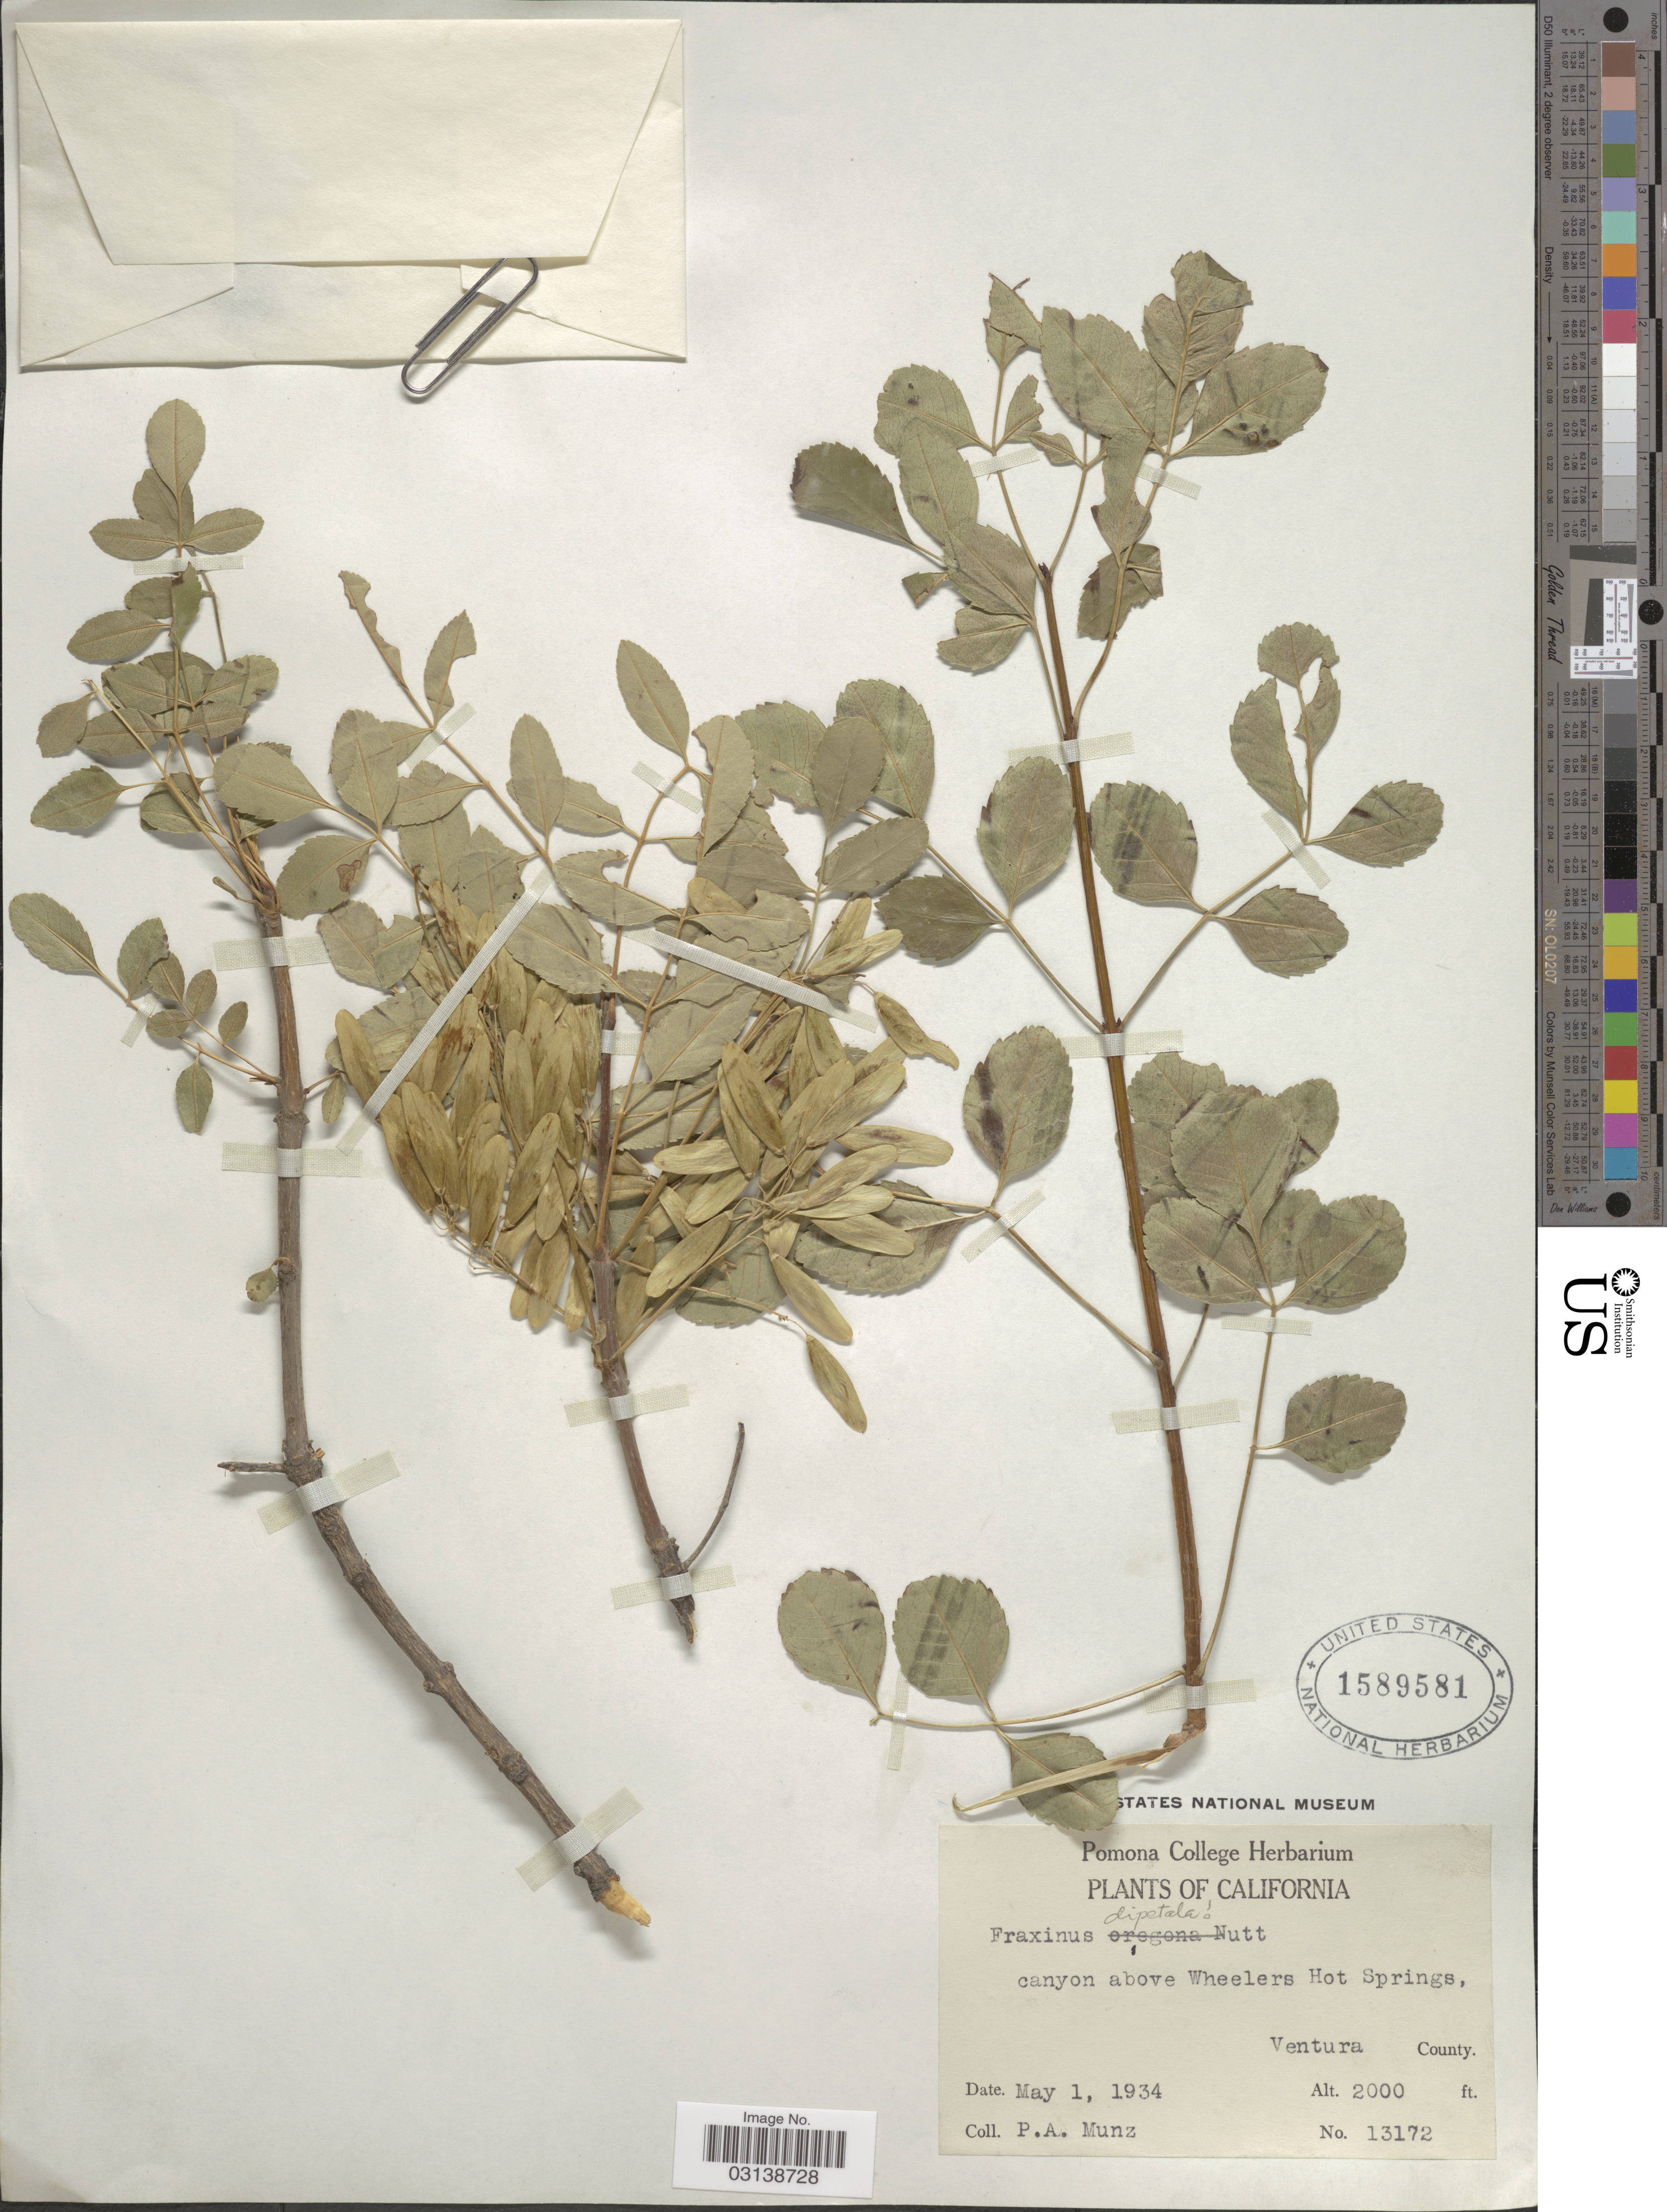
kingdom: Plantae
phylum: Tracheophyta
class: Magnoliopsida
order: Lamiales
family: Oleaceae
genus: Fraxinus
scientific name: Fraxinus dipetala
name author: Hook. & Arn.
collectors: P. A. Munz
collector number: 13172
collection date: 1934-05-01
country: United States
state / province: California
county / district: Ventura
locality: Canyon above Wheelers Hot Springs, Ventura County.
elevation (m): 610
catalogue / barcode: US 1589581